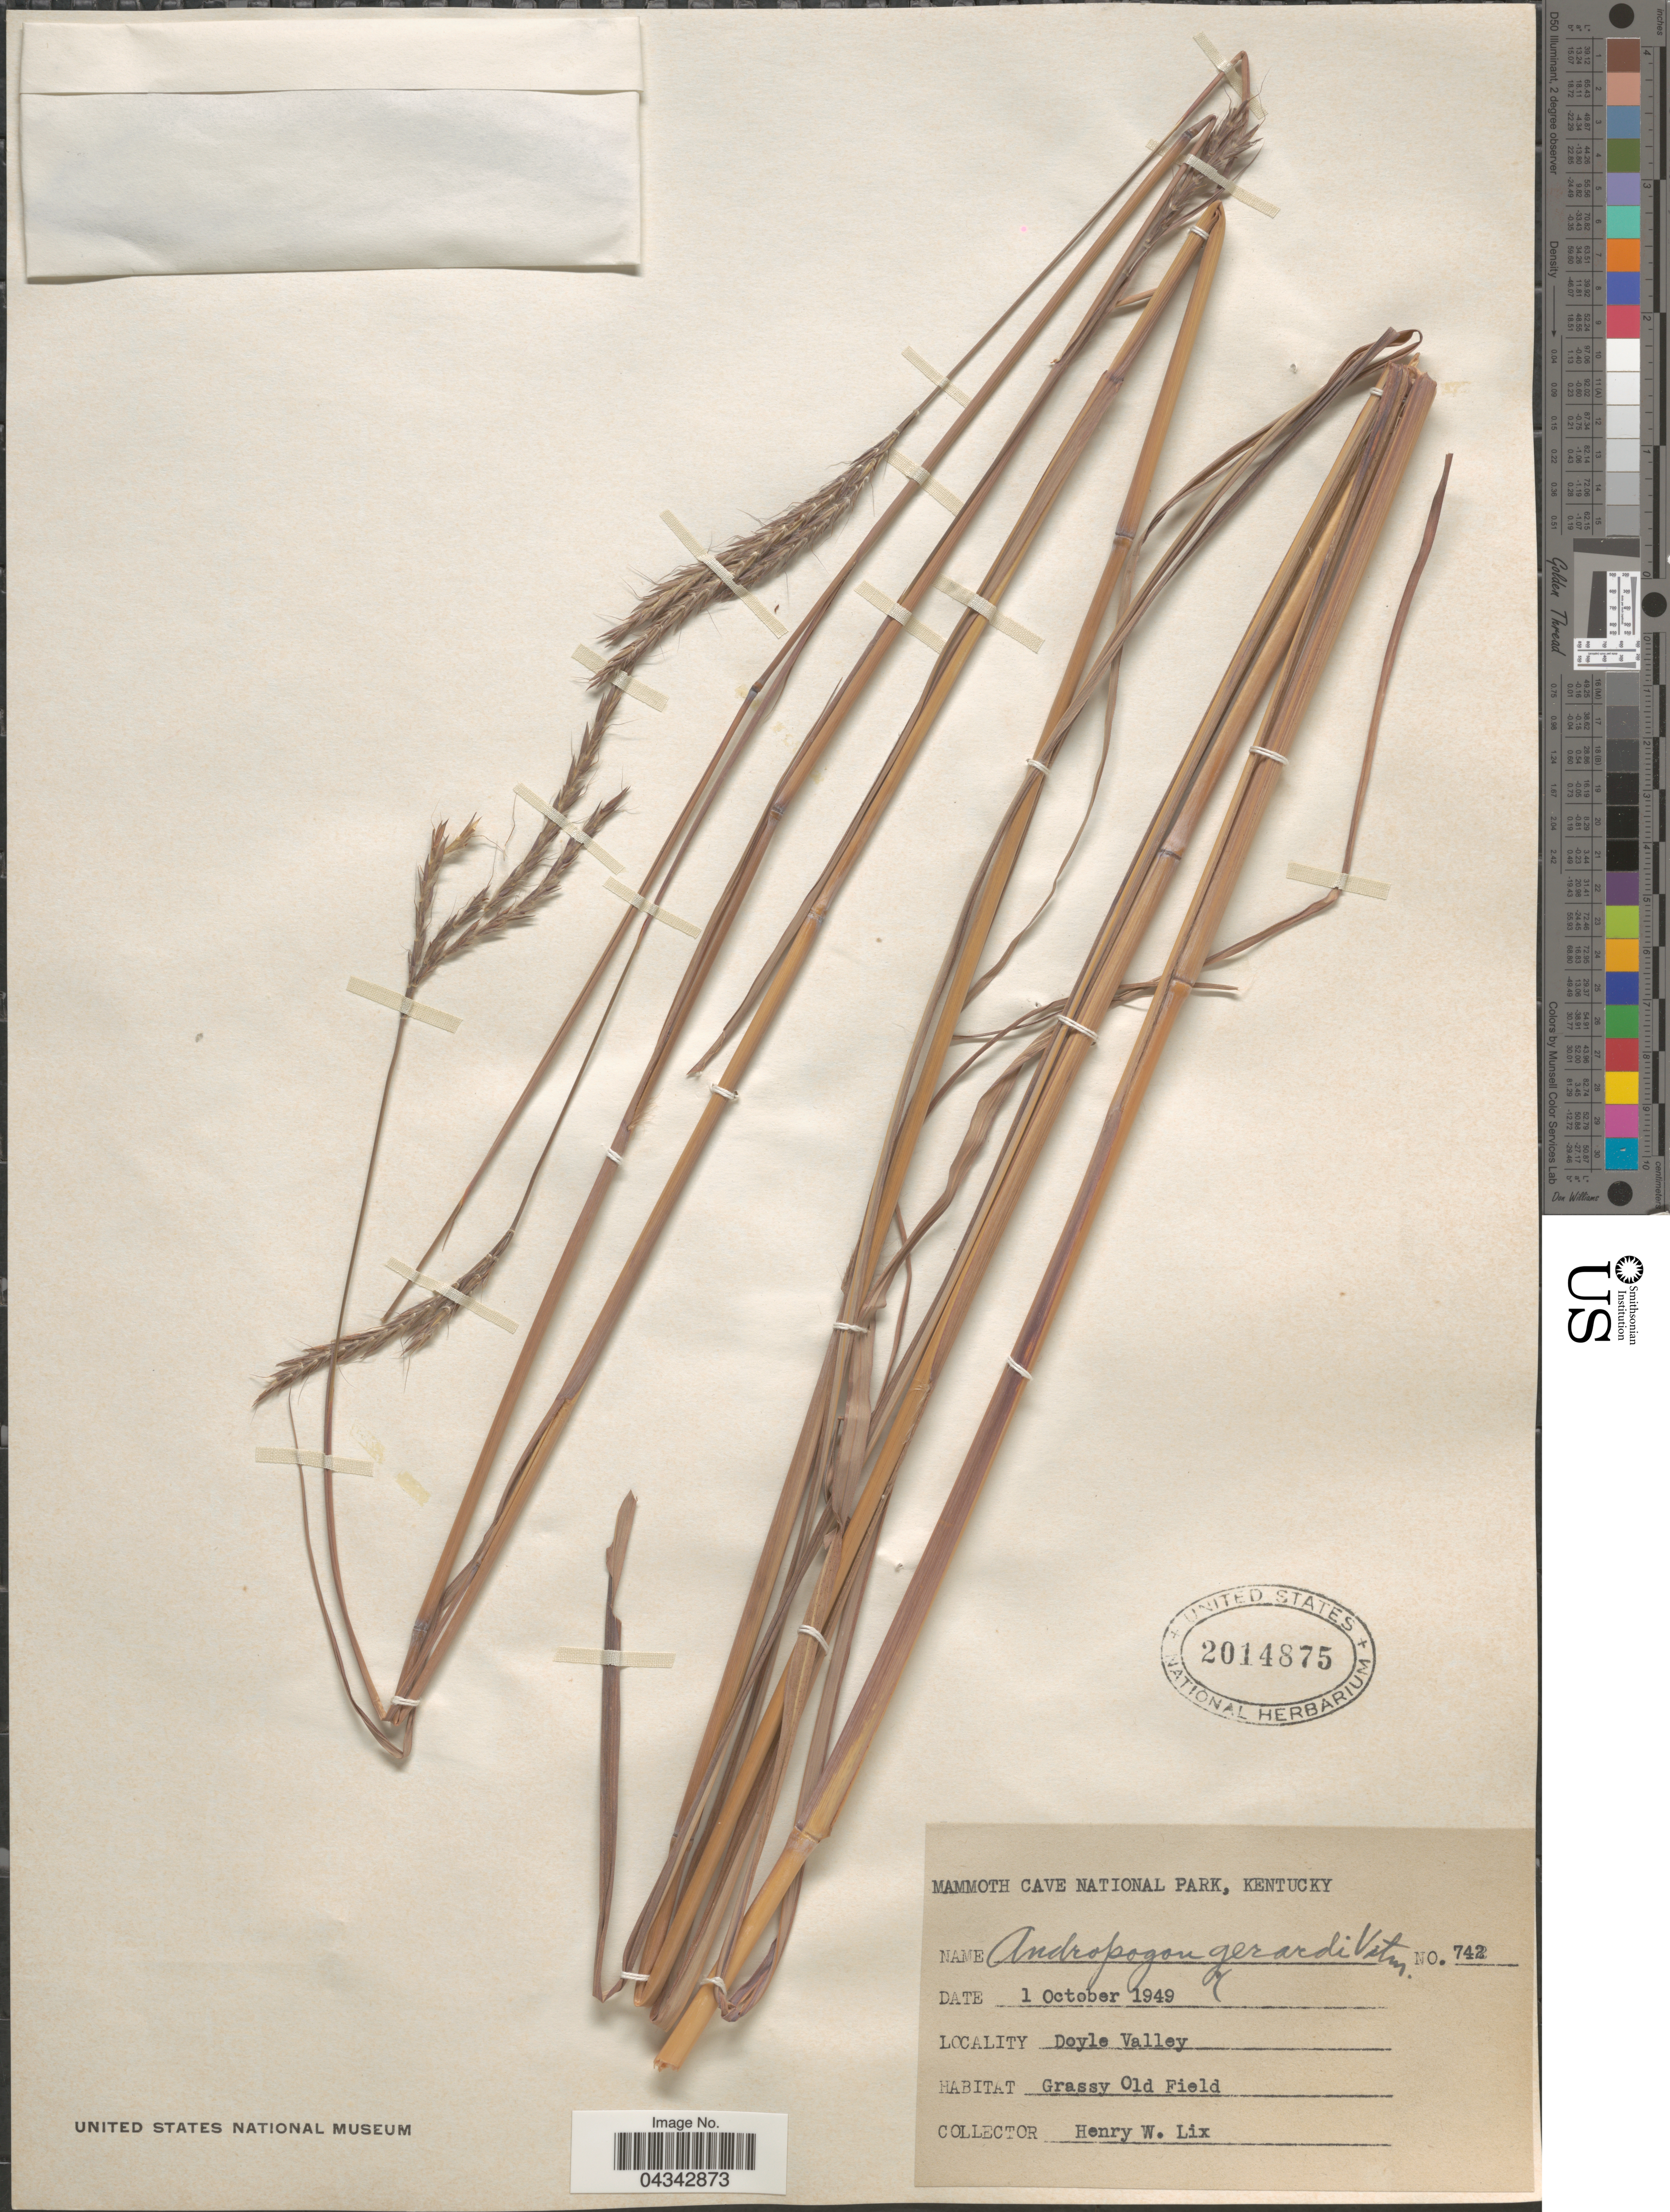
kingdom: Plantae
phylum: Tracheophyta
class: Liliopsida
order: Poales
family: Poaceae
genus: Andropogon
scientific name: Andropogon gerardii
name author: Vitman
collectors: H. W. Lix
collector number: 742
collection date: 1949-10-01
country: United States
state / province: Kentucky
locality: Mammoth Cave National Park. Doyle Valley. Grassy Old Field.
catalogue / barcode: US 2014875